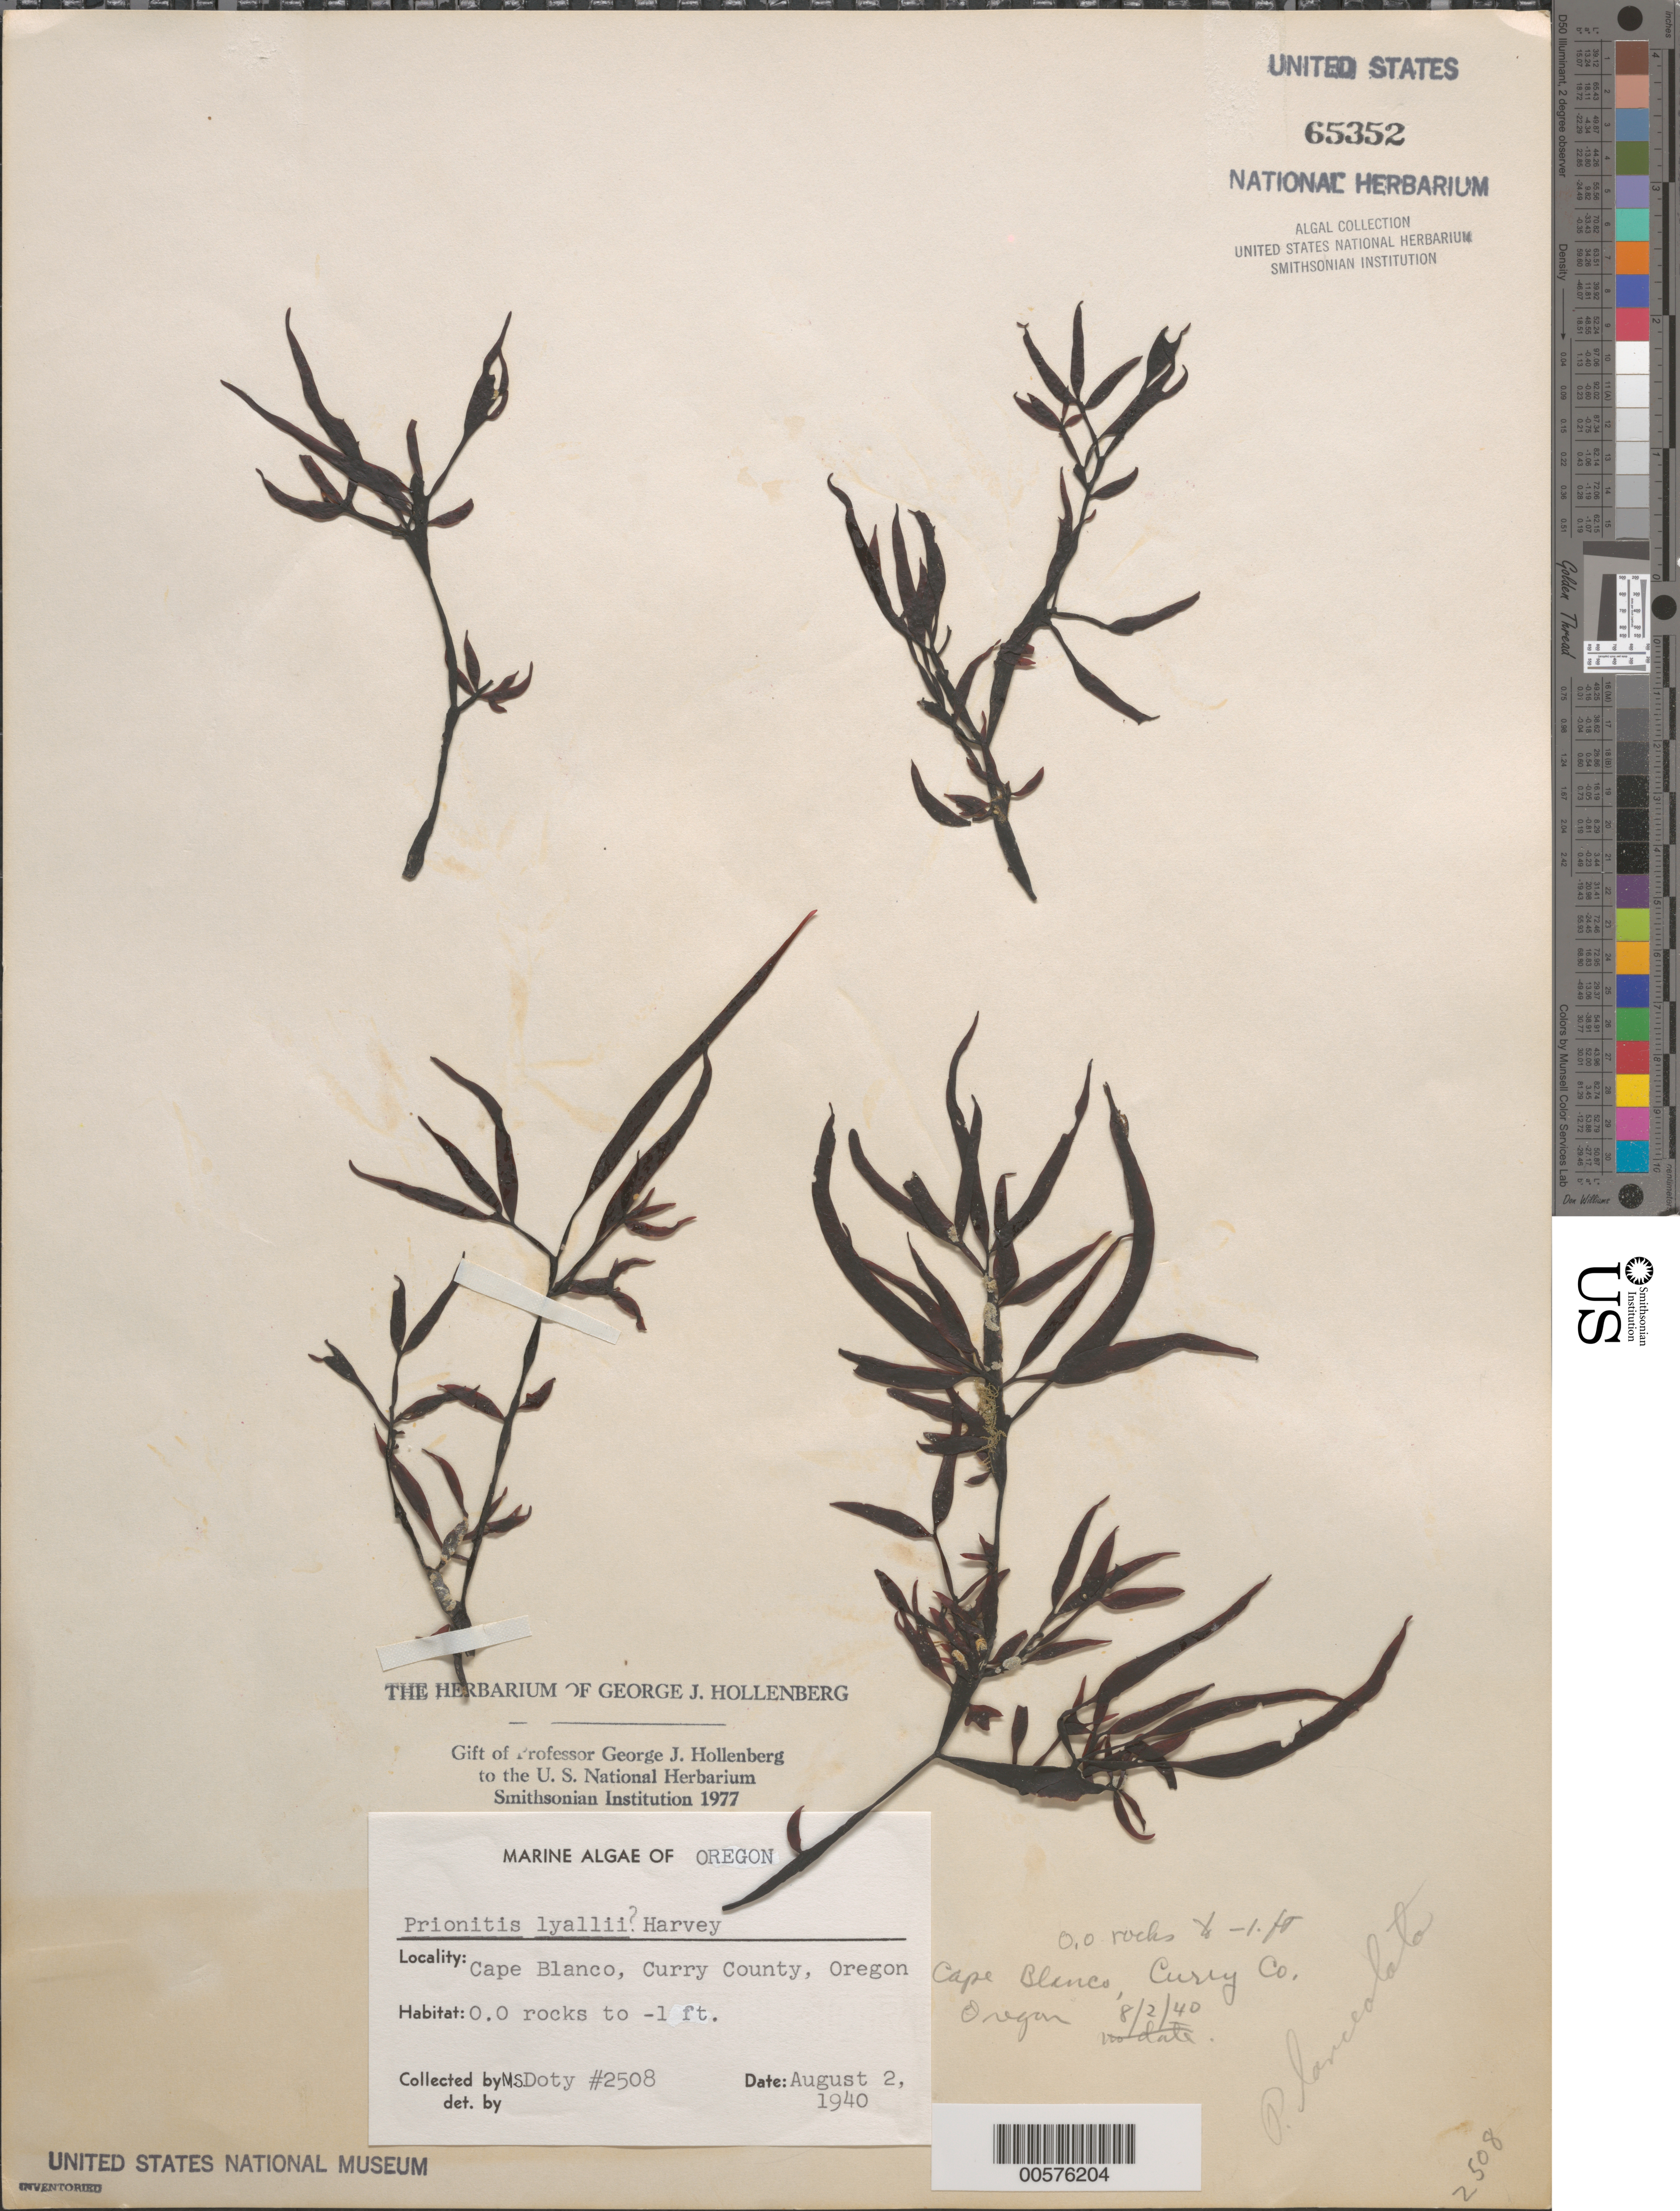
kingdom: Plantae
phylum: Rhodophyta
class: Florideophyceae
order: Cryptonemiales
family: Cryptonemiaceae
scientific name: Prionitis sternbergii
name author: (C. Agardh) J. Agardh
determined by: Algae name updating Project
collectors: M. S. Doty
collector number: MSD 2508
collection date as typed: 02 Aug 1940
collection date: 1940-08-02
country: United States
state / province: Oregon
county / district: Curry County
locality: Cape Blanco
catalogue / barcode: US 65352